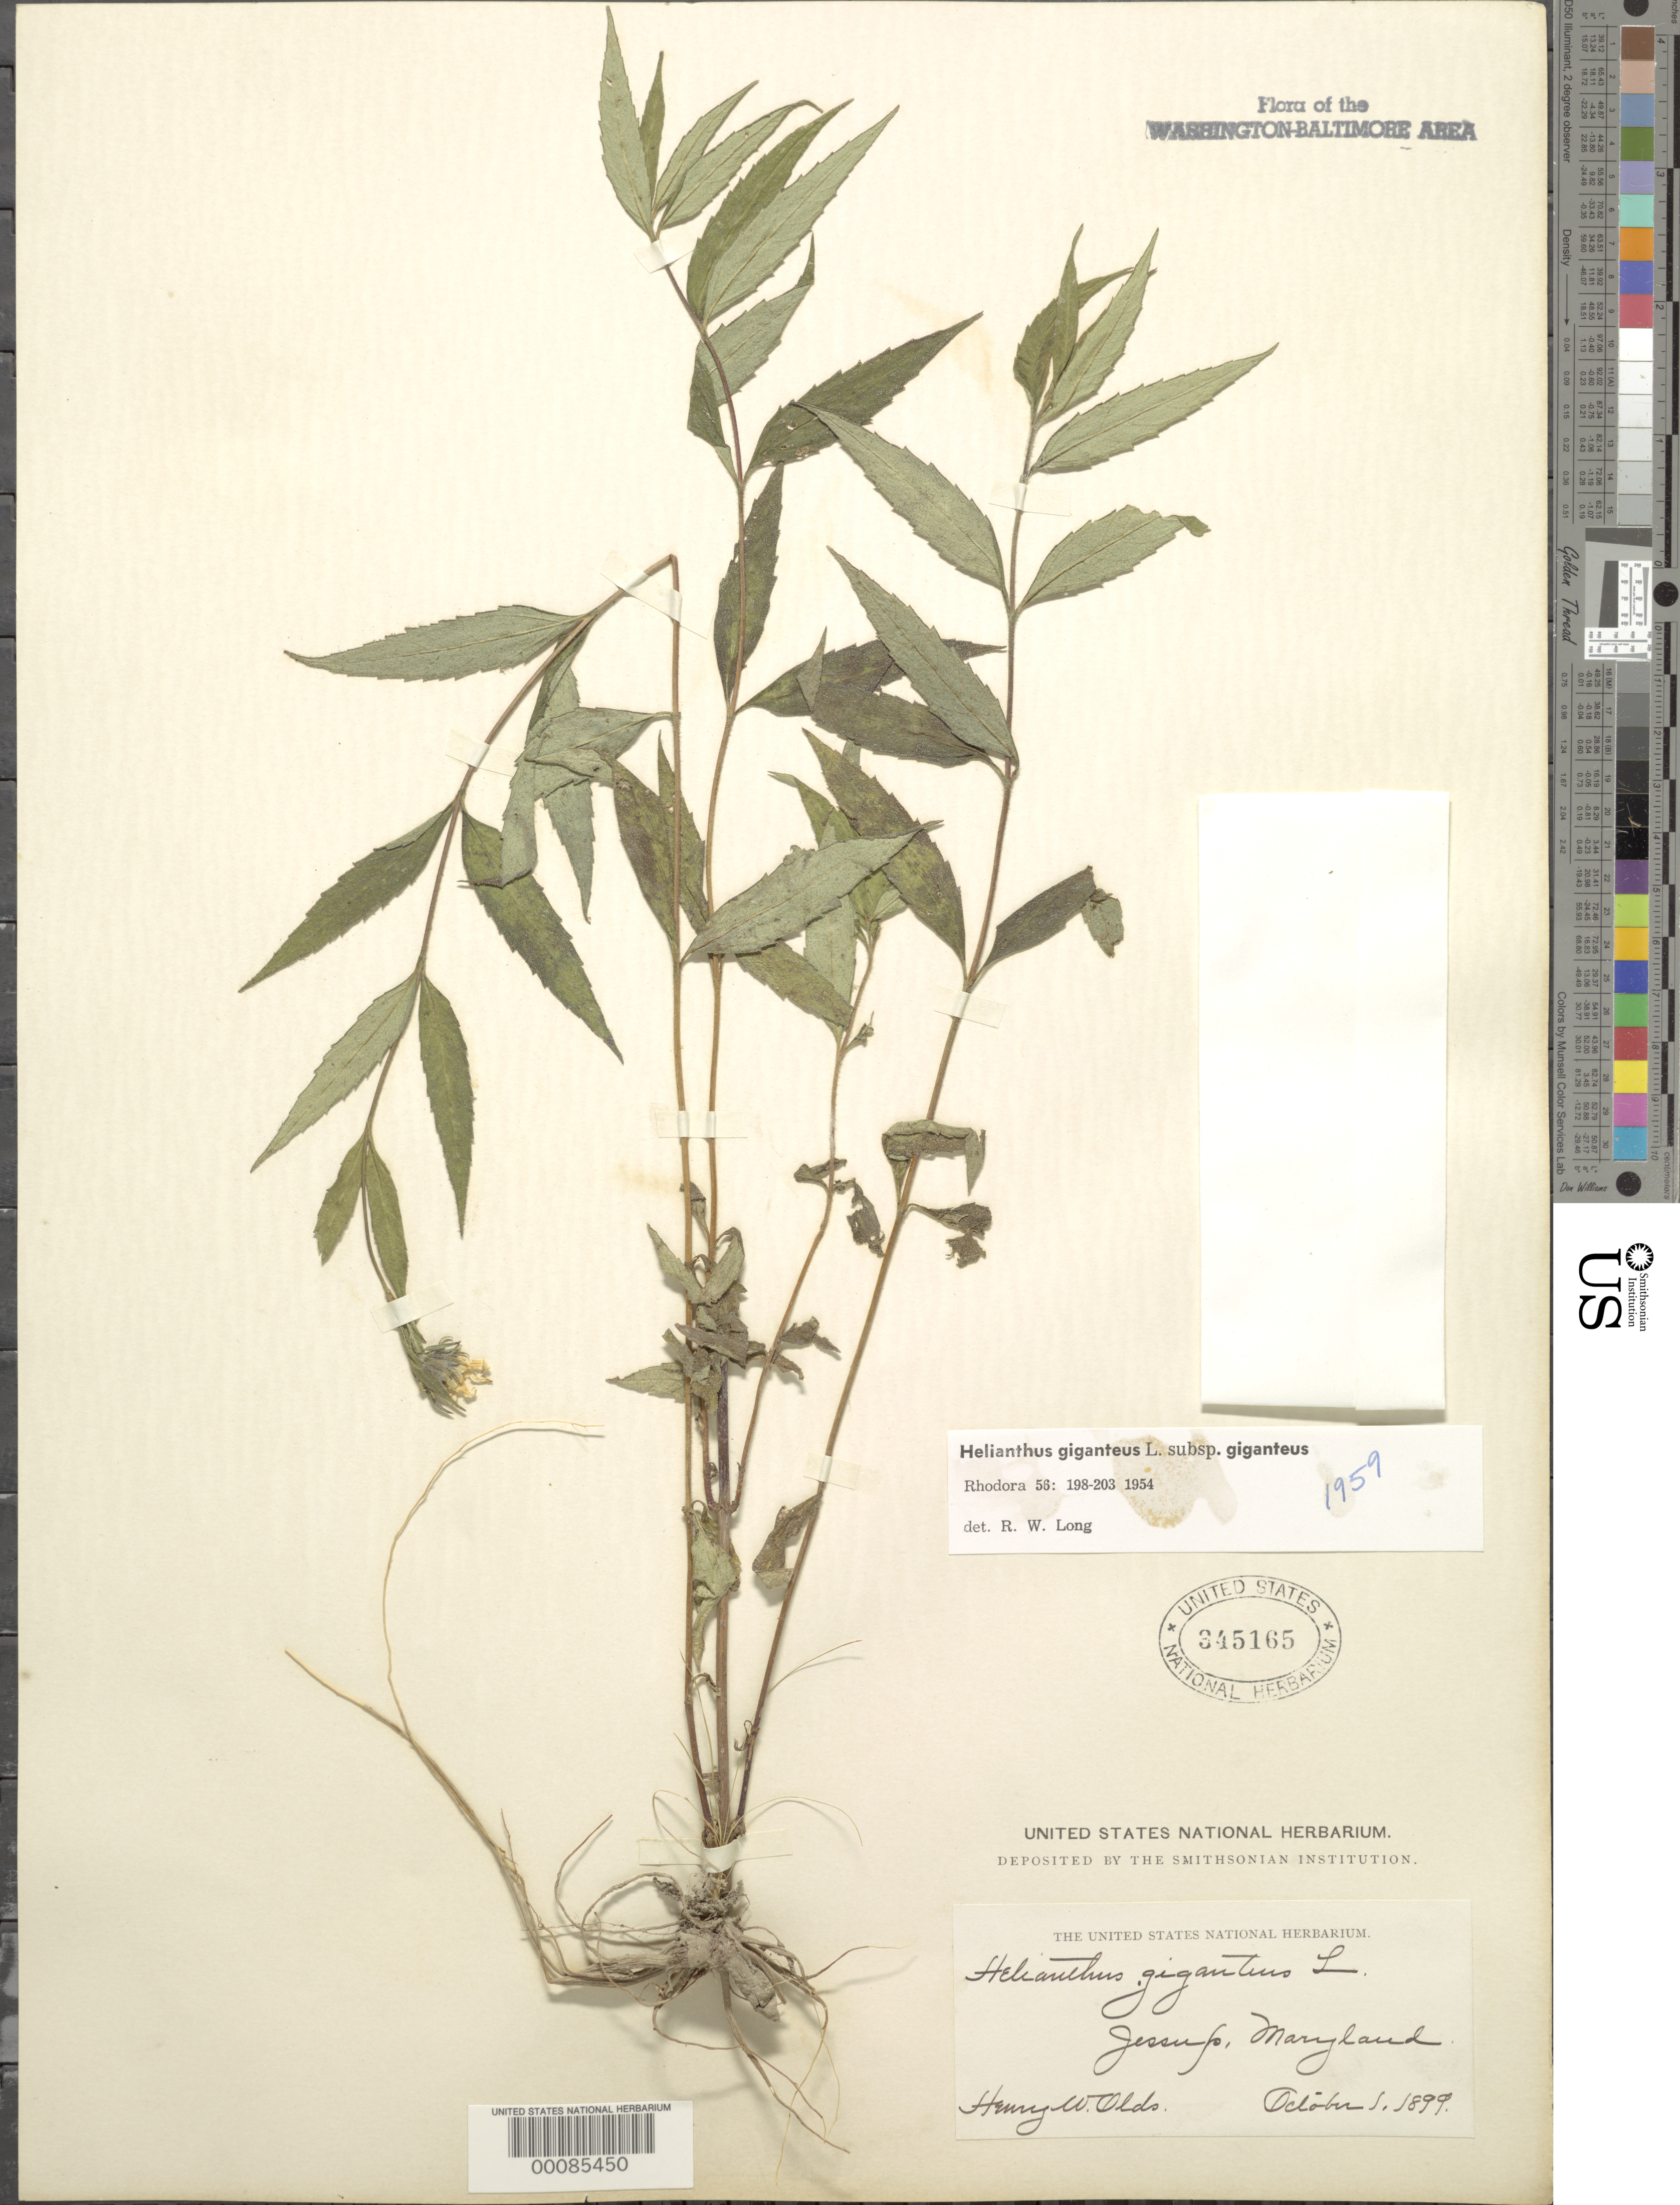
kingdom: Plantae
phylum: Tracheophyta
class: Magnoliopsida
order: Asterales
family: Asteraceae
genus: Helianthus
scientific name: Helianthus giganteus var. giganteus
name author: L.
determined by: Long, R. W.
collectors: H. W. Olds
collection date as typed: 01 Oct 1899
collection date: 1899-10-01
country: United States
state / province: Maryland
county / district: Anne Arundel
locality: Jessup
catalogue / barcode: US 345165